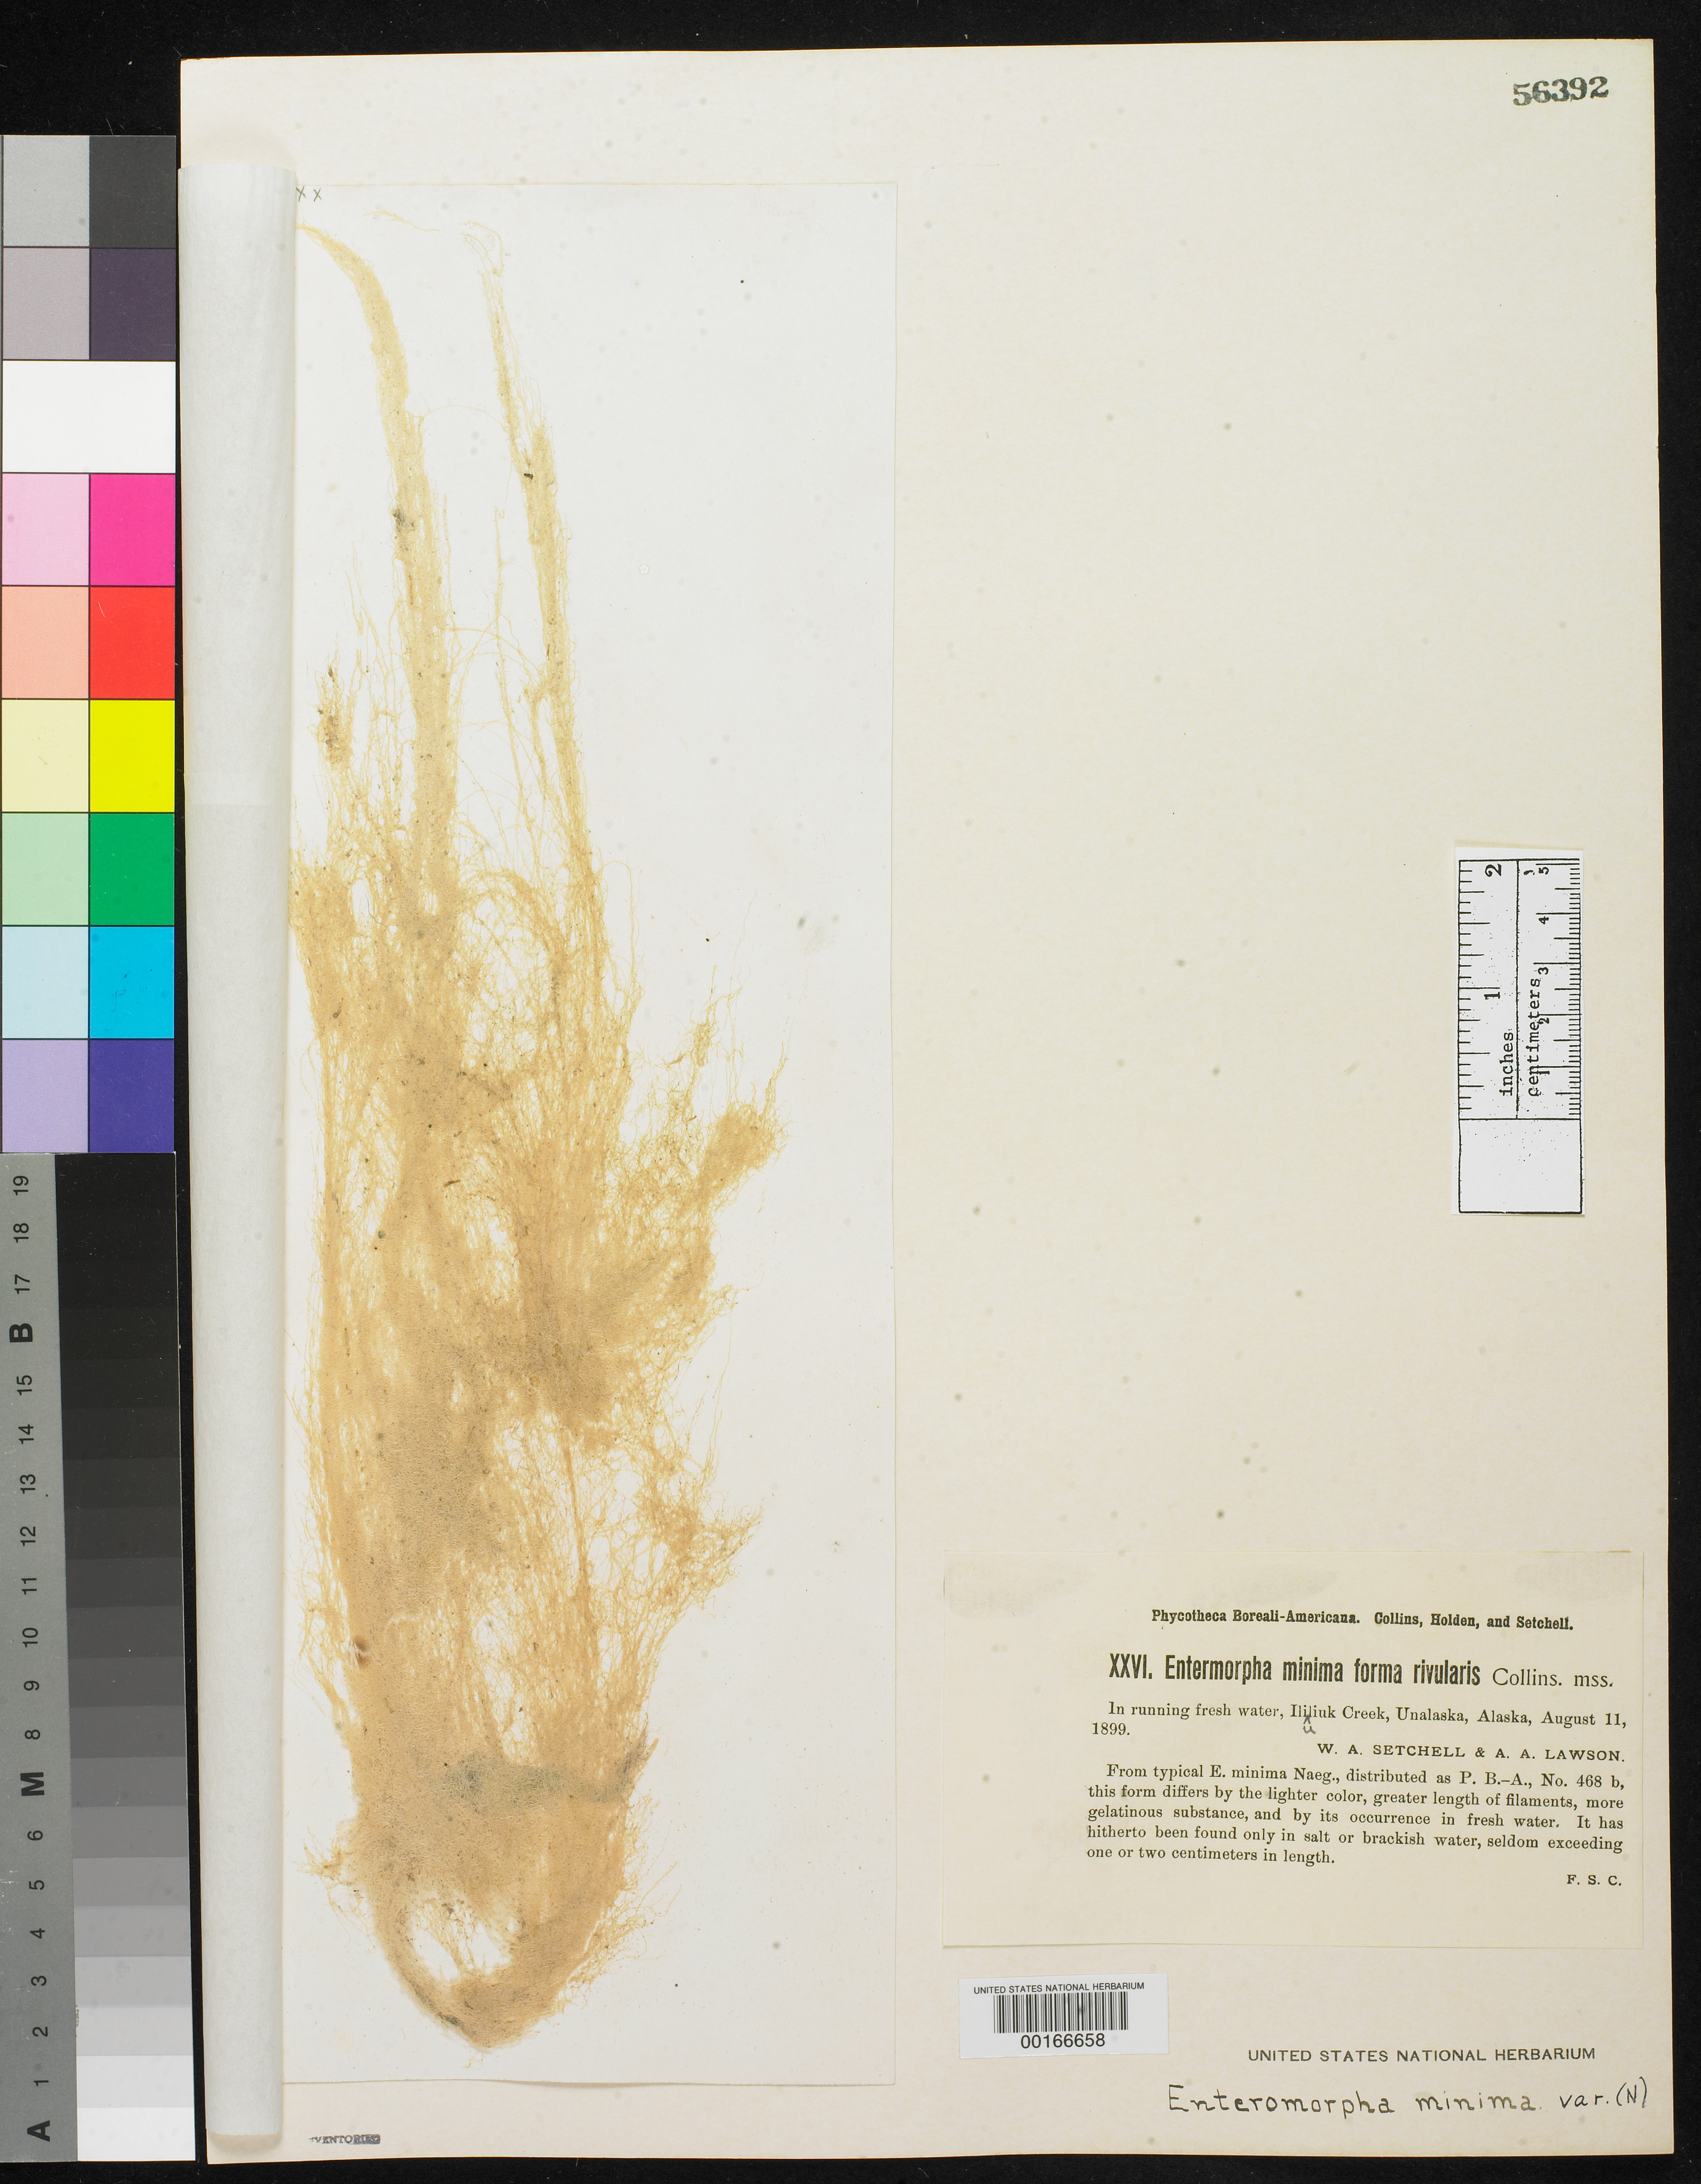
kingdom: Plantae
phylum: Chlorophyta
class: Ulvophyceae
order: Ulvales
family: Ulvaceae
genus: Enteromorpha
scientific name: Enteromorpha minima f. rivularis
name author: Collins in Collins et al.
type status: Isotype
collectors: W. Setchell & A. A. Lawson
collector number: PB-A XXVI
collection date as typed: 11 Aug 1899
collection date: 1899-08-11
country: United States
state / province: Alaska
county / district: Aleutian Islands Division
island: Unalaska Island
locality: Iliuliuk Creek.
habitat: In running fresh water.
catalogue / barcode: US 56392